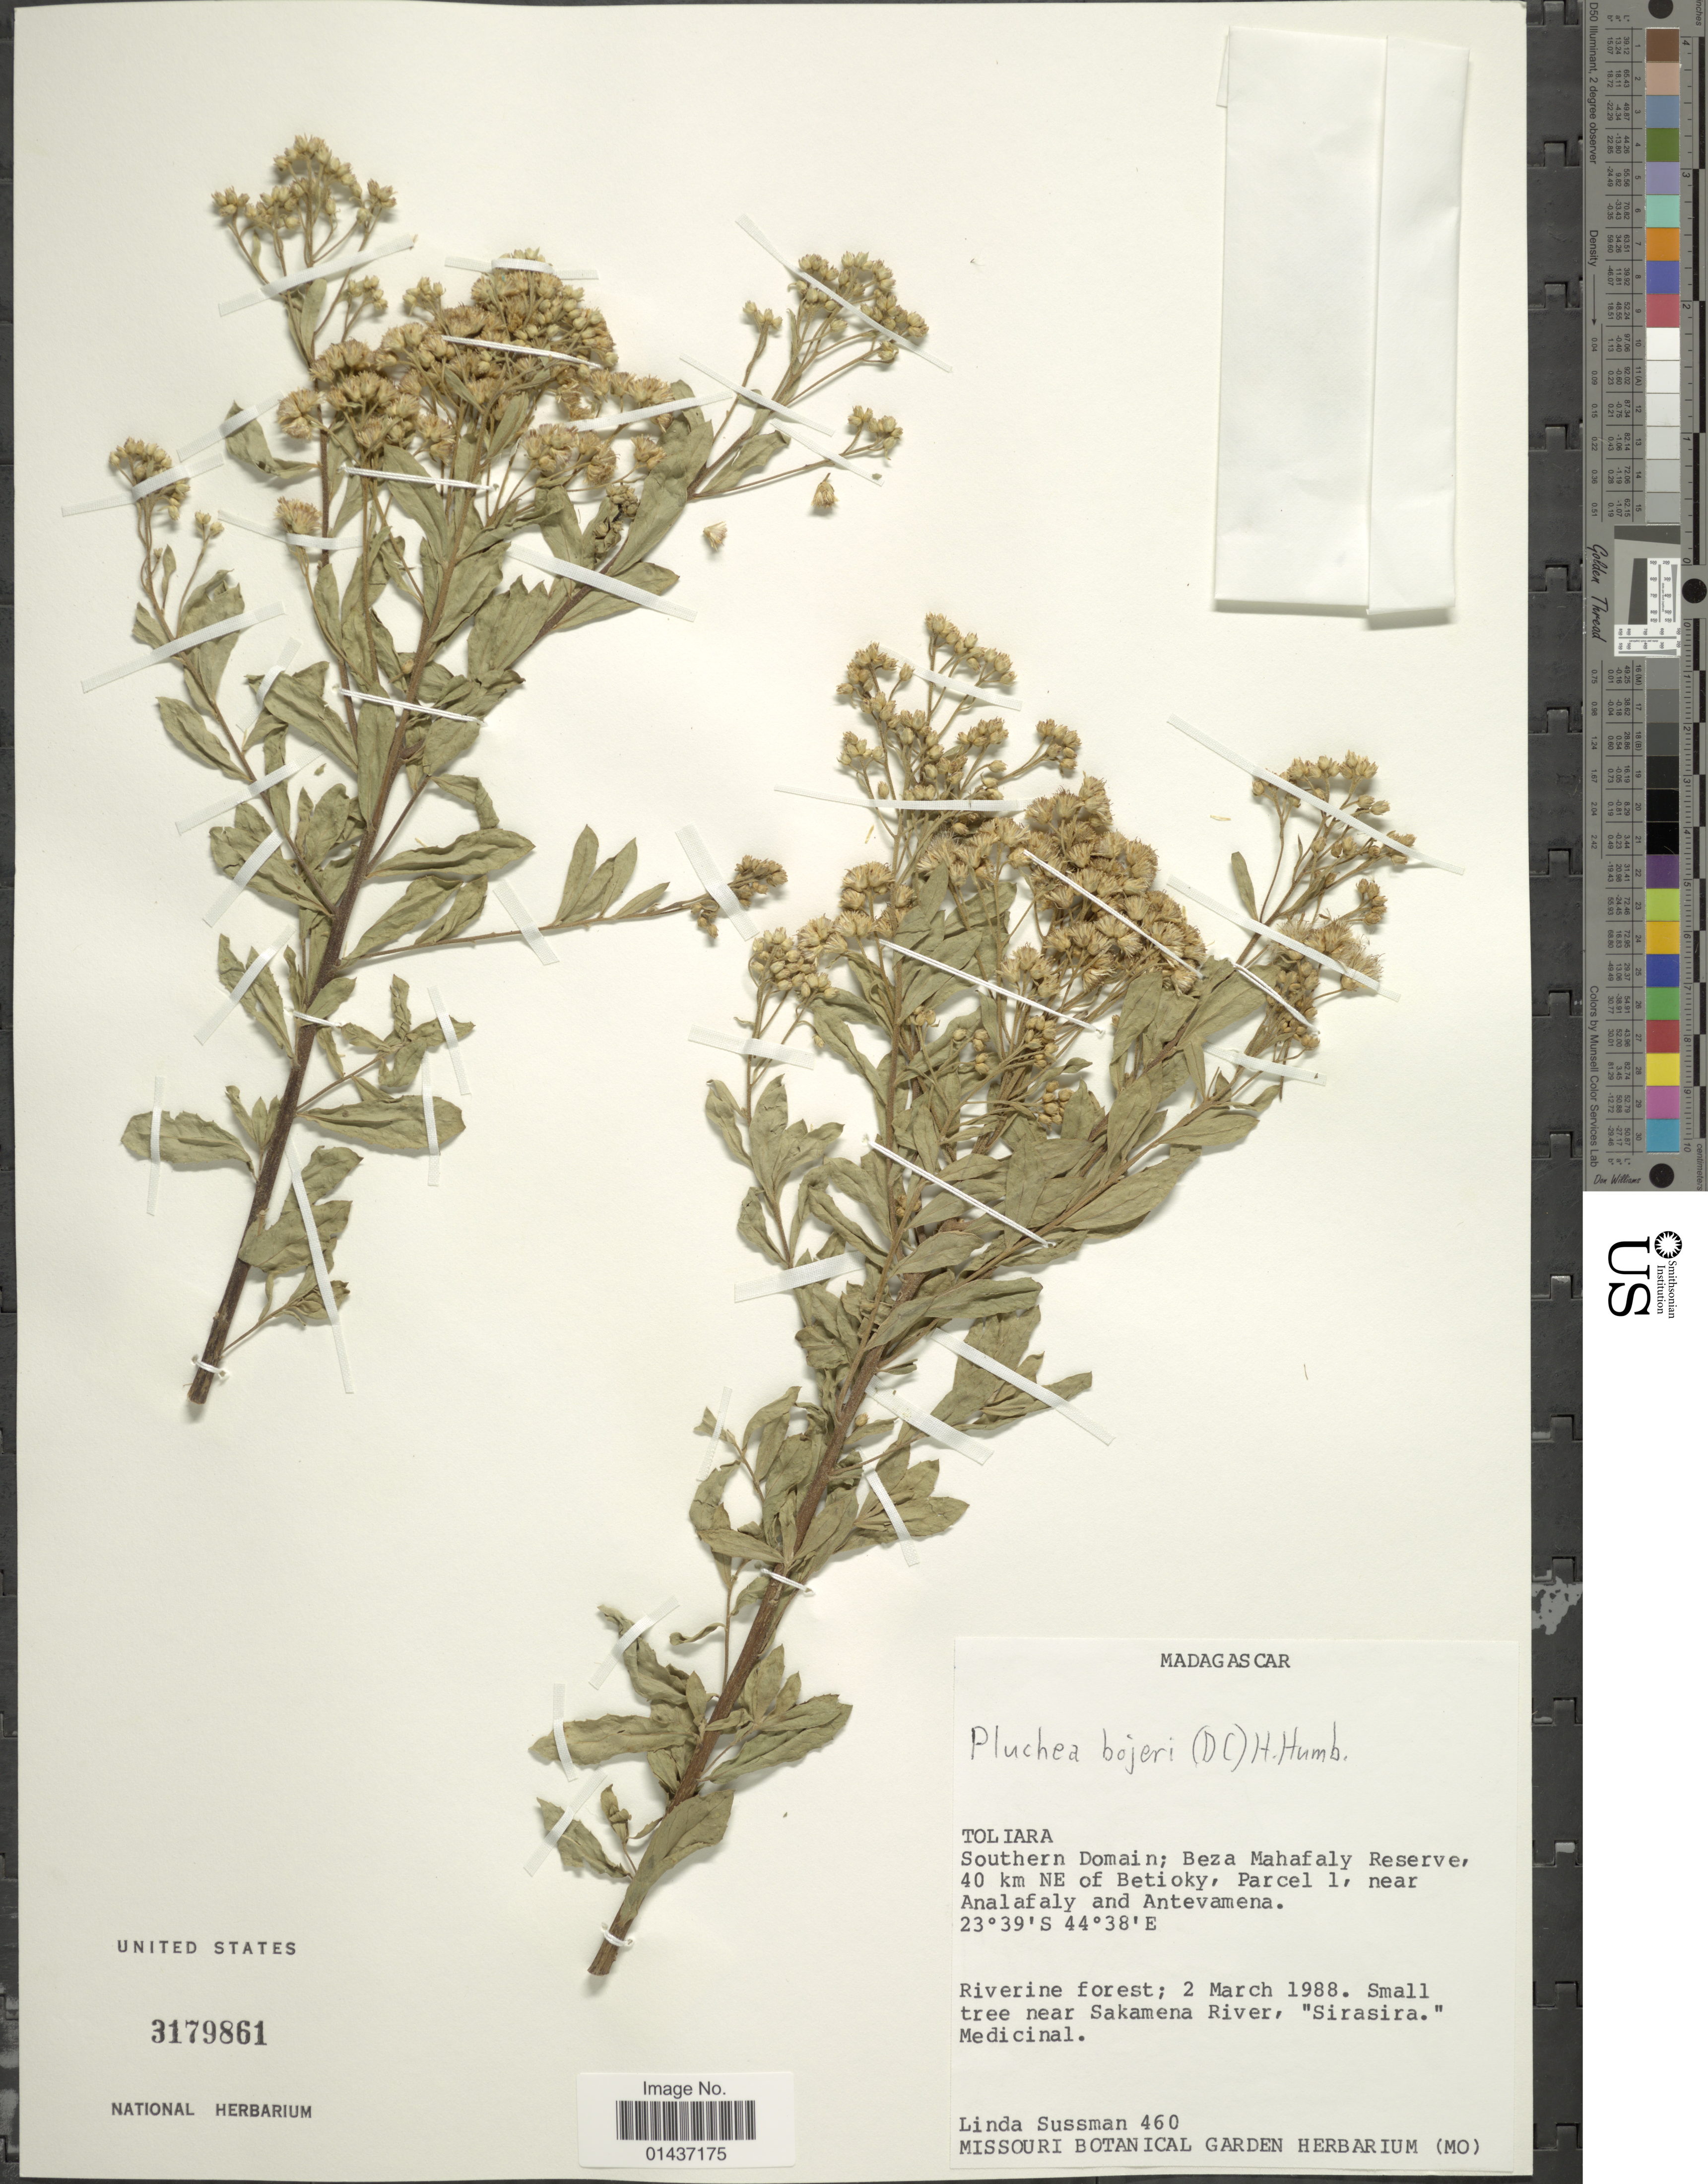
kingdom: Plantae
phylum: Tracheophyta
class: Magnoliopsida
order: Asterales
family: Asteraceae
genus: Pluchea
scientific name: Pluchea bojeri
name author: (DC.) Humbert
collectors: L. Sussman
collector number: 460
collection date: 1988-03-02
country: Madagascar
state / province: Atsimo-Andrefana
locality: Southern Domain; Beza Mahafaly Reserve, 40 km NE of Betioky, Parcel 1, near Analafaly and Antevamena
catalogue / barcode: US 3179861